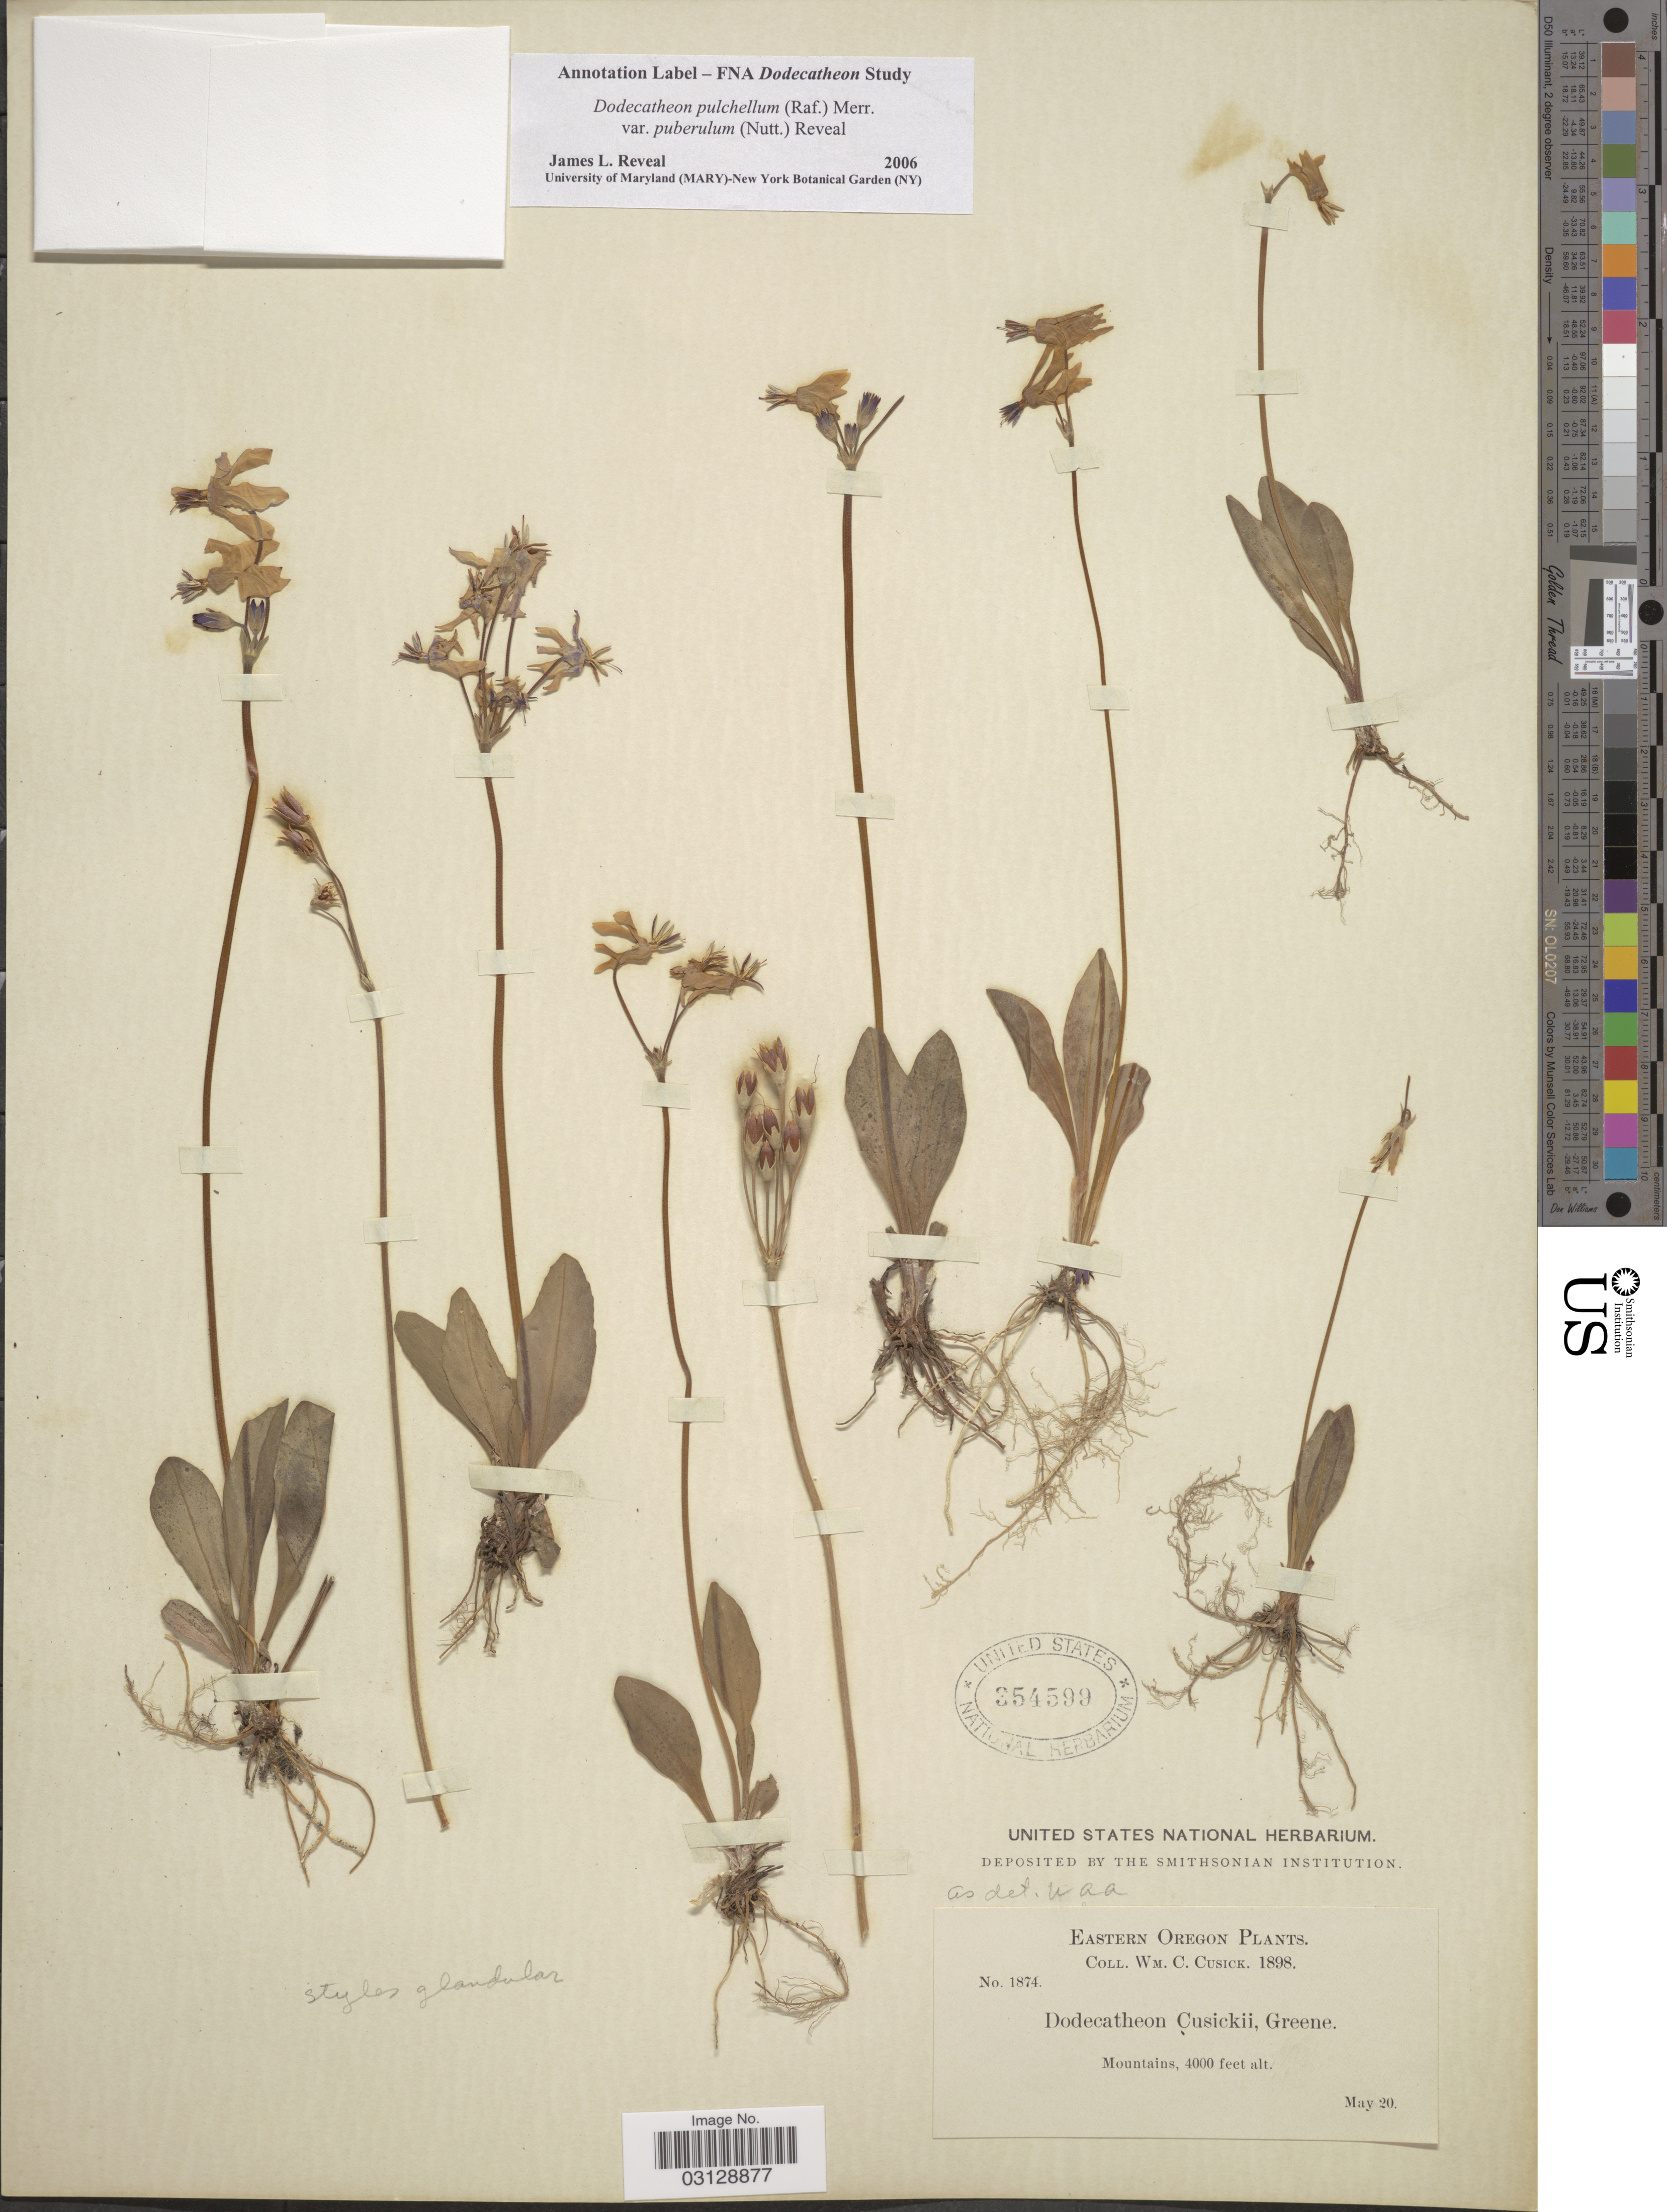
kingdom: Plantae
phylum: Tracheophyta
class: Magnoliopsida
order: Ericales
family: Primulaceae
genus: Dodecatheon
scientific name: Dodecatheon pulchellum var. cusickii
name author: (Greene) Reveal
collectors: W. C. Cusick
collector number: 1874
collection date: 1898-05-20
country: United States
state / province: Oregon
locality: Eastern Oregon. Mountains.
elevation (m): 1219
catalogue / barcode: US 354599